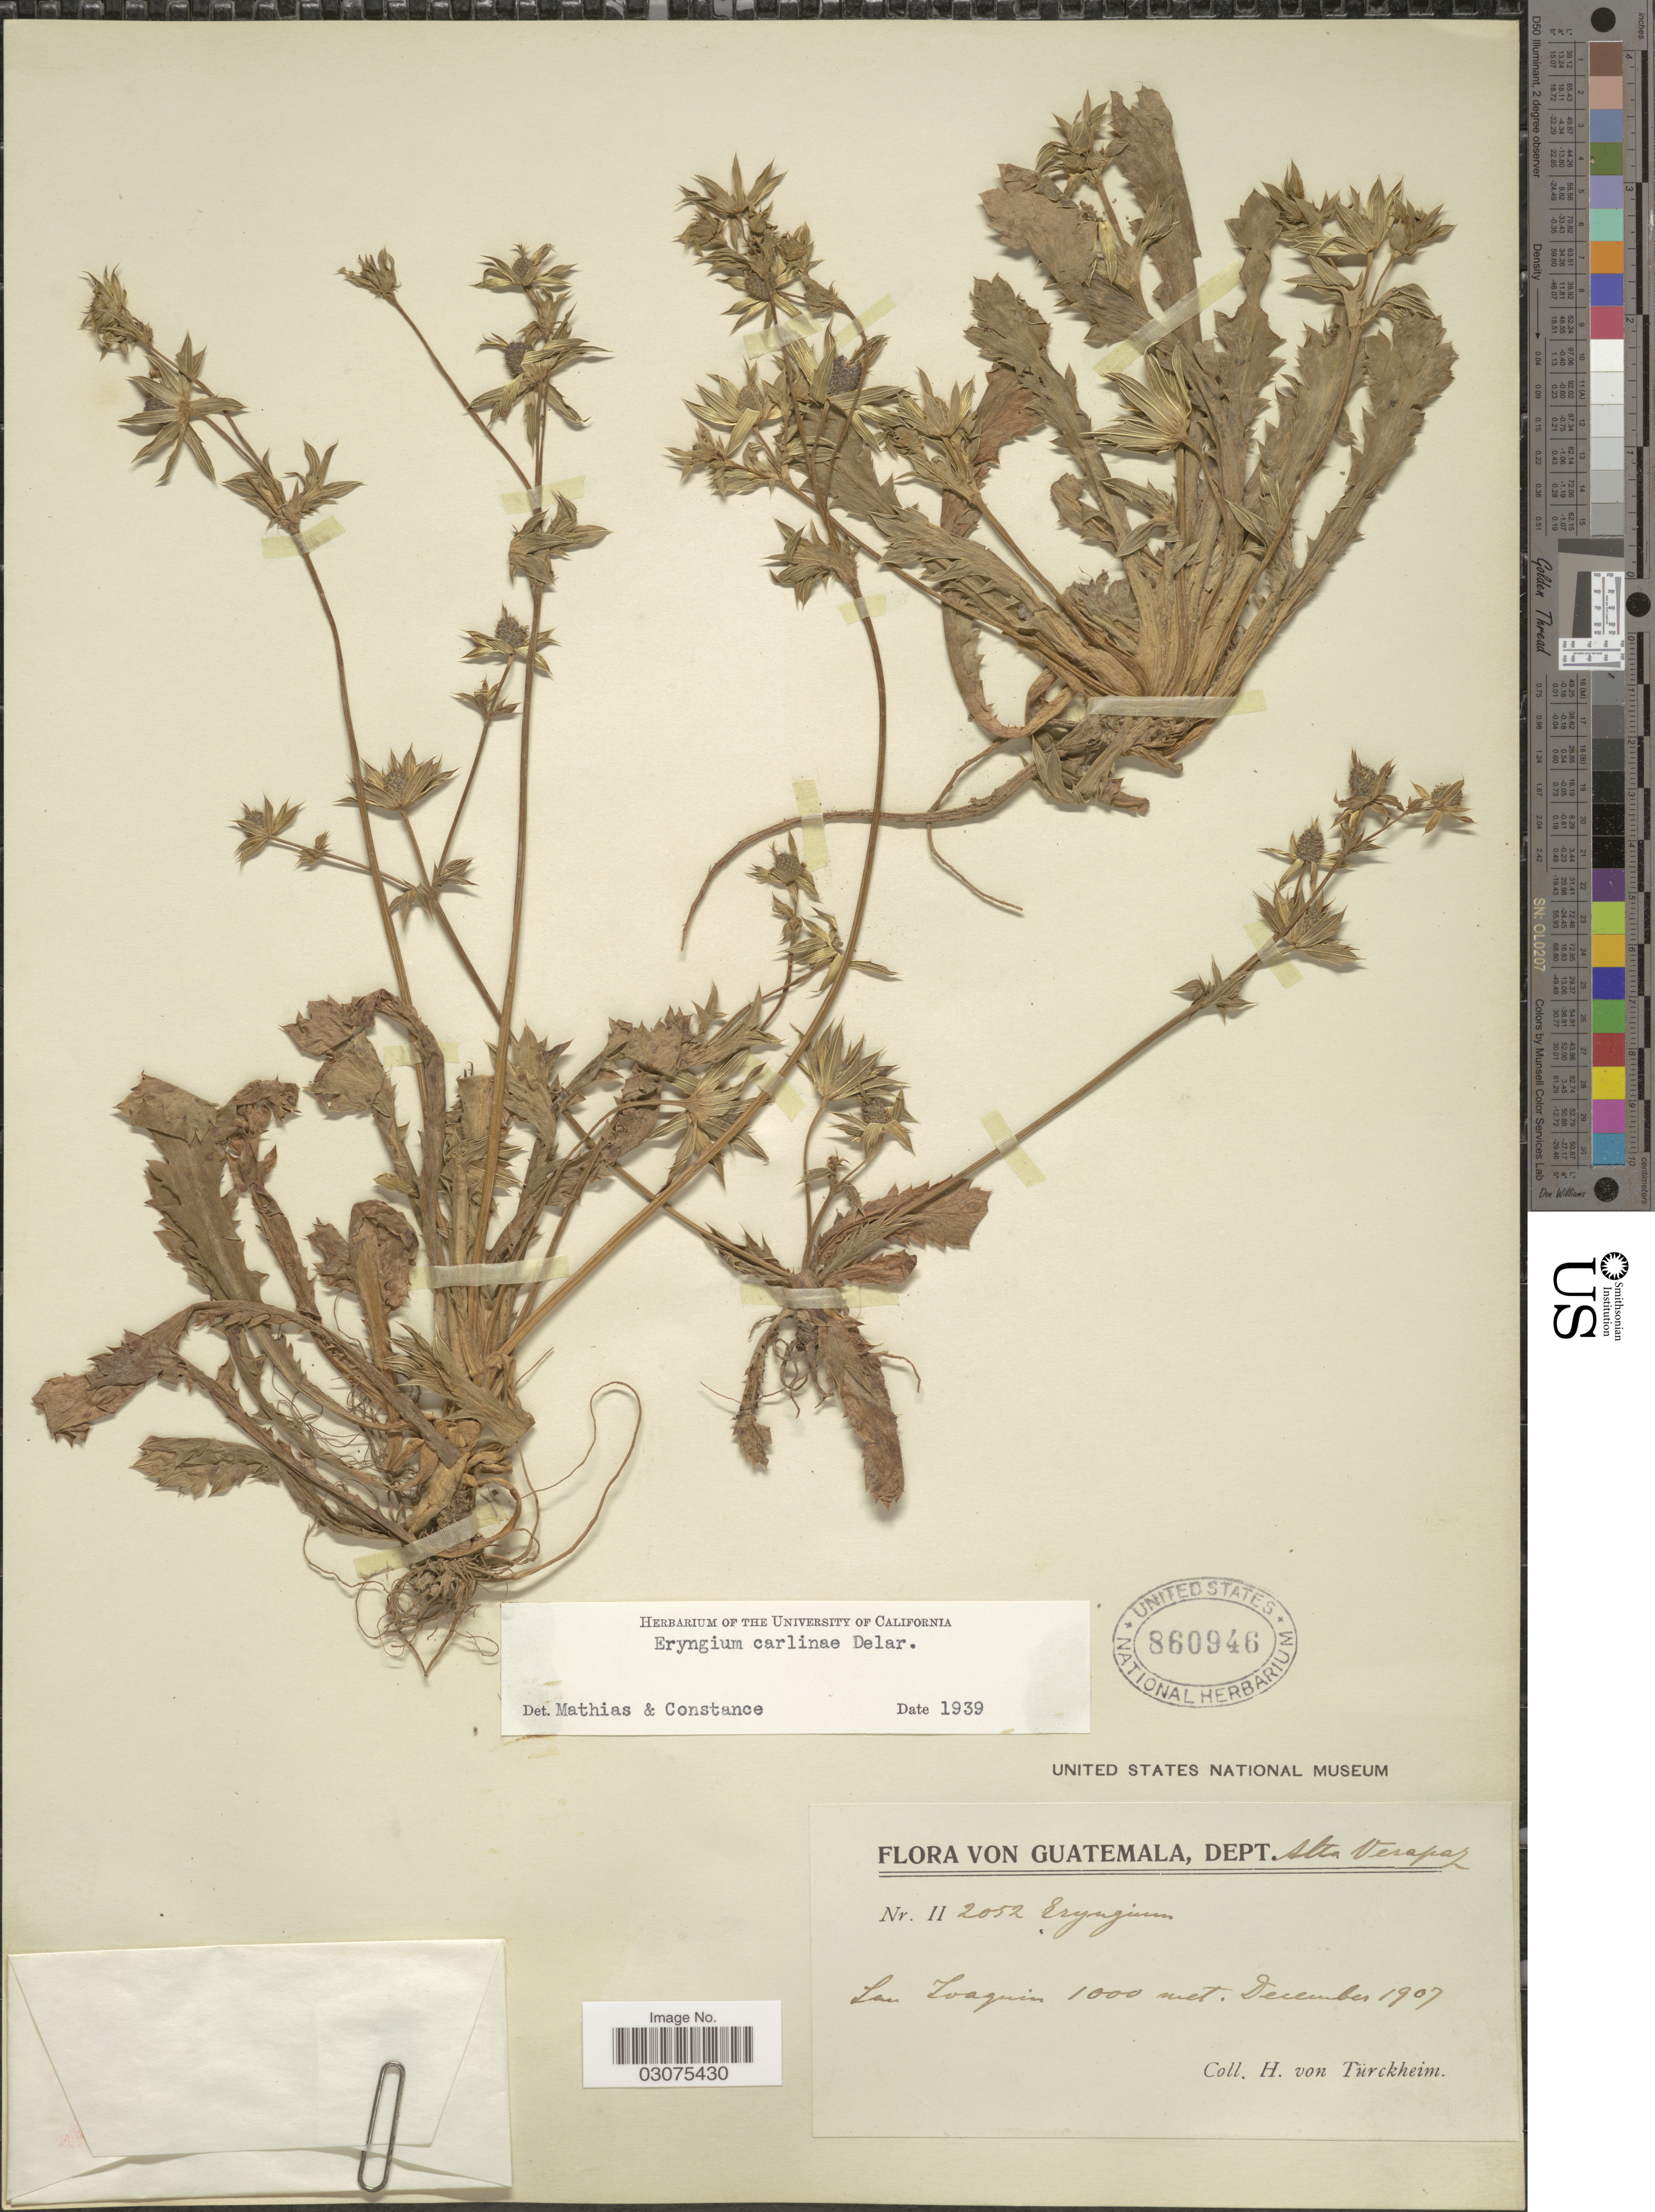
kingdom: Plantae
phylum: Tracheophyta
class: Magnoliopsida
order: Apiales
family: Apiaceae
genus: Eryngium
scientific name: Eryngium carlinae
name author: F. Delaroche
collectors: H. von Türckheim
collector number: II2052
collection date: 1907-12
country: Guatemala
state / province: Alta Verapaz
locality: Dept. Alta Verapaz, San Joaquin.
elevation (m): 1000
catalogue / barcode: US 860946